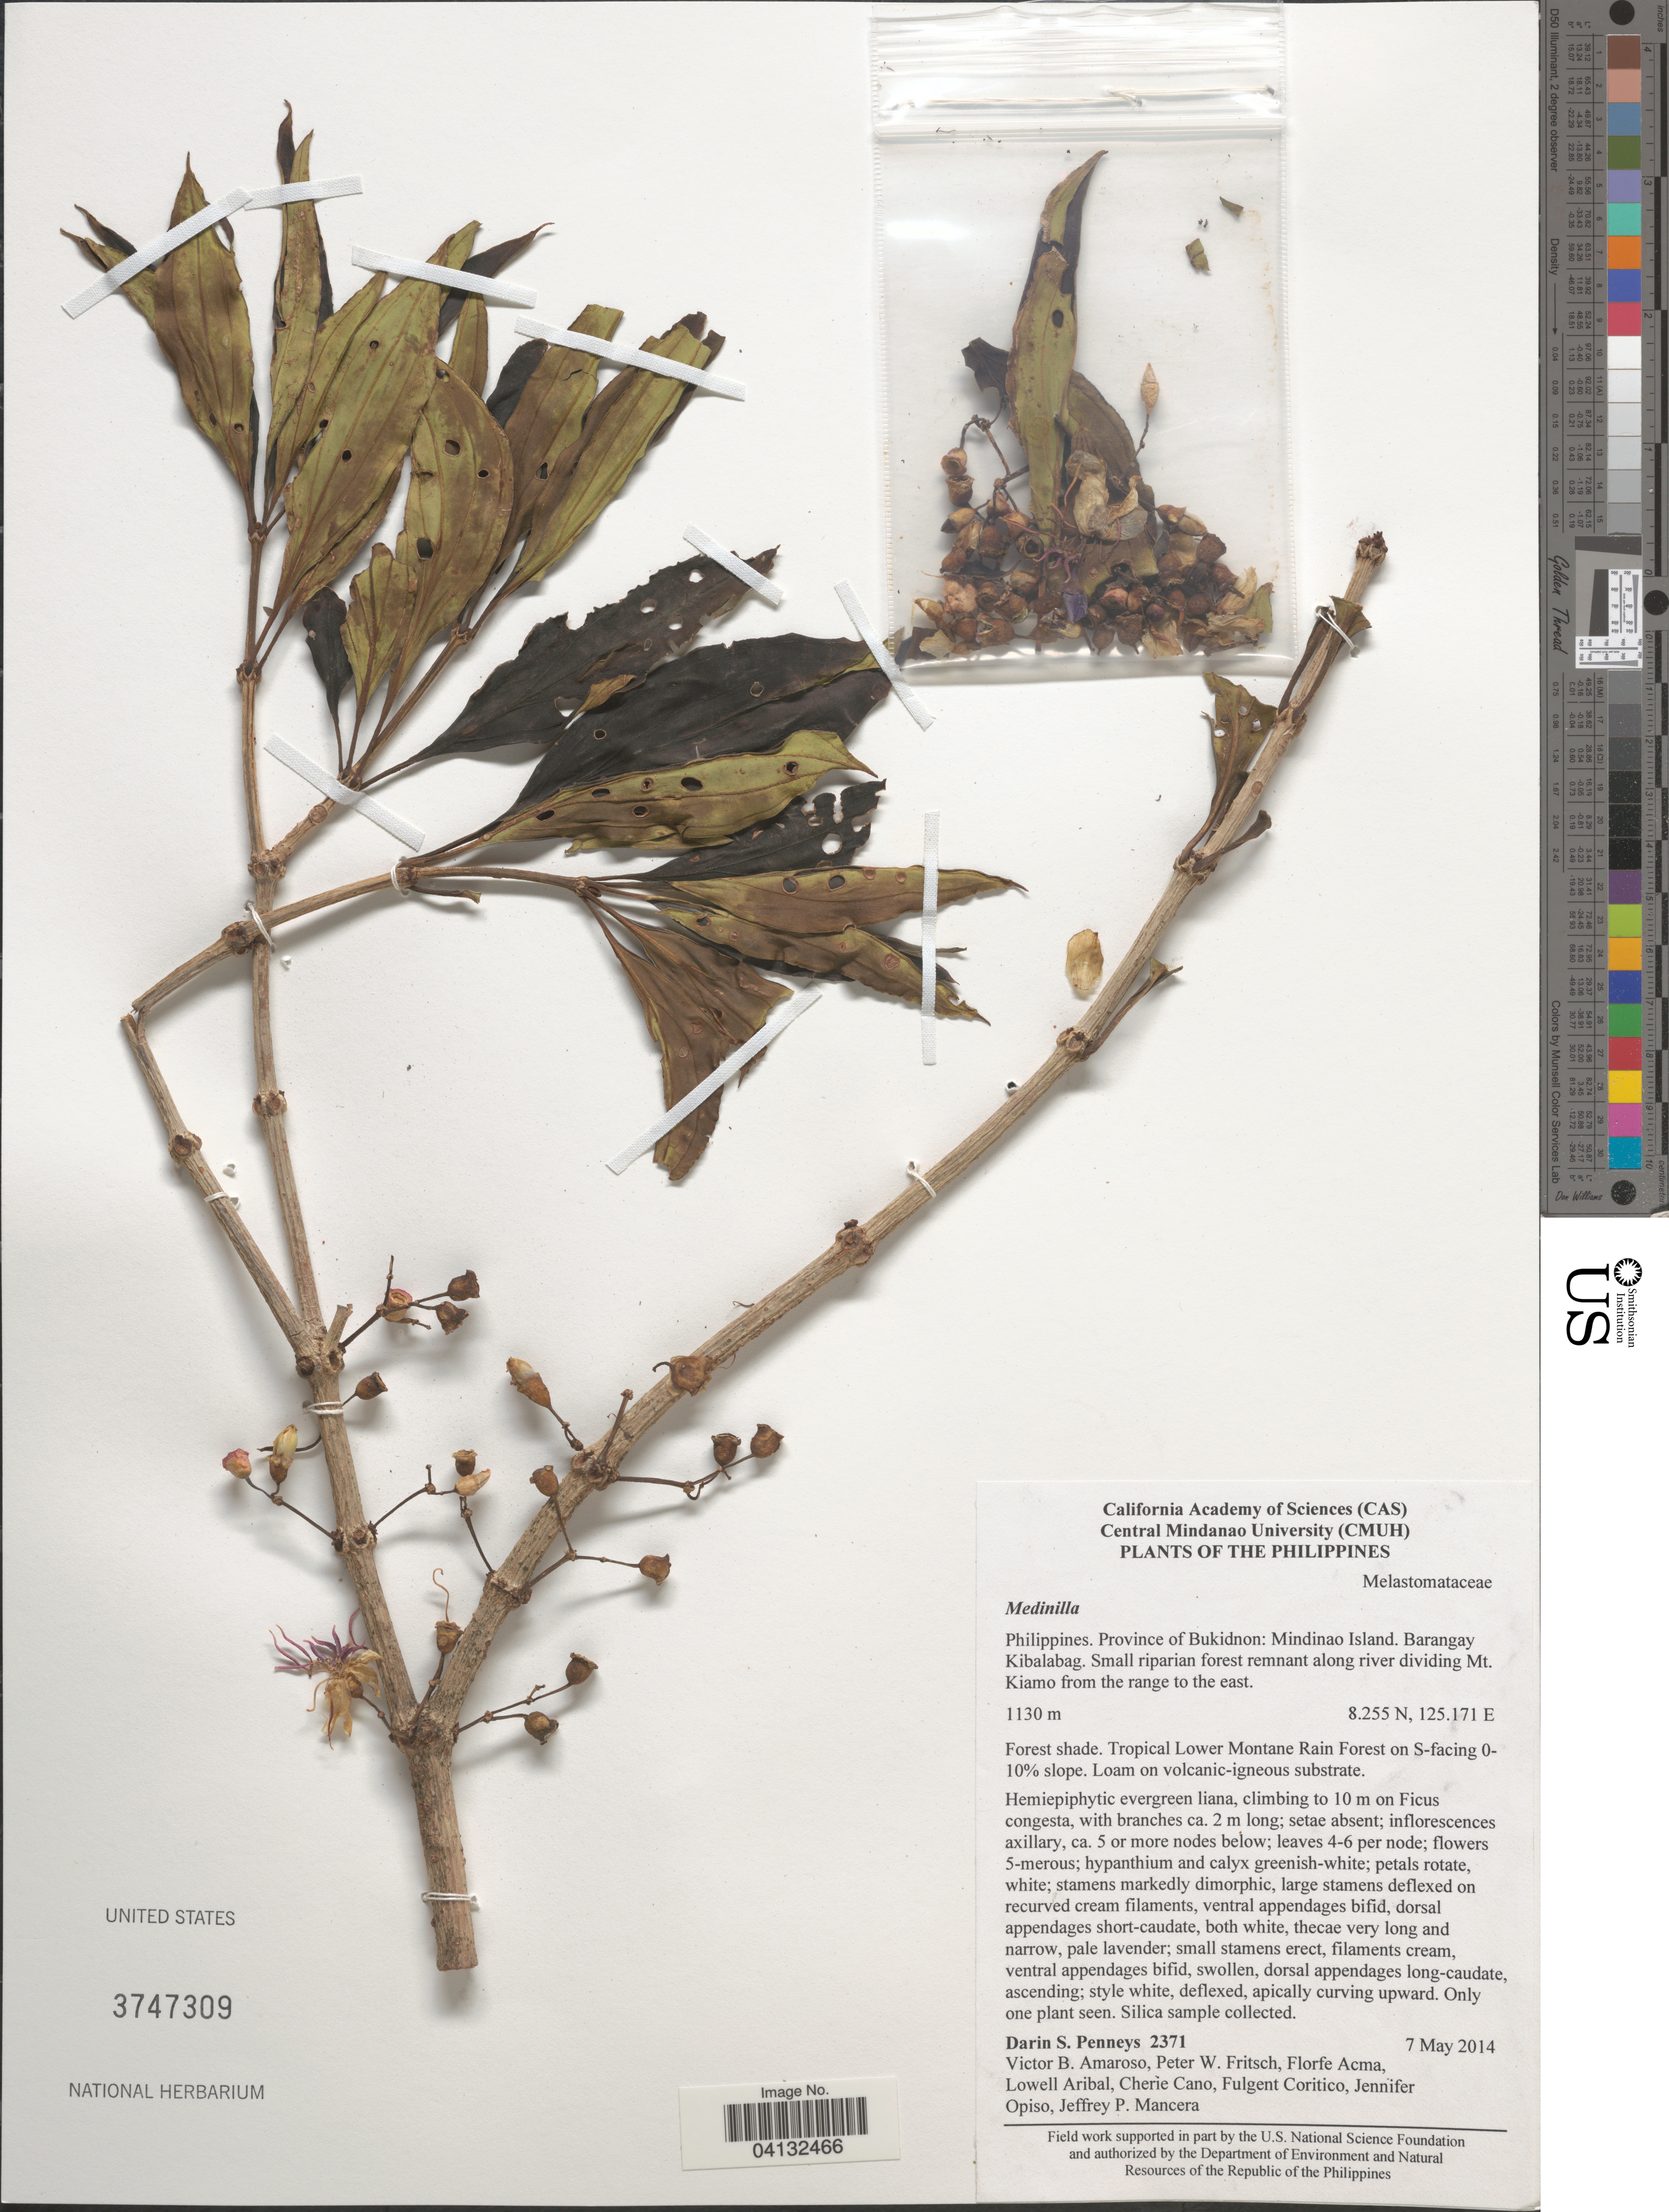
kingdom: Plantae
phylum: Tracheophyta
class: Magnoliopsida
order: Myrtales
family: Melastomataceae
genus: Medinilla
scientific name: Medinilla sp.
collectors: D. S. Penneys, V. Amoroso, P. W. Fritsch, F. Acma & et al.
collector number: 2371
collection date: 2014-05-07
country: Philippines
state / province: Northern Mindanao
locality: Province of Bukidnon: Mindinao Island. Barangay Kibalabag. Small riparian forest remnant along river dividing Mt. Kiamo from the range to the east. Tropical Lower Montane Rain Forest on S-facing 0-10% slope.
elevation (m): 1130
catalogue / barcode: US 3747309